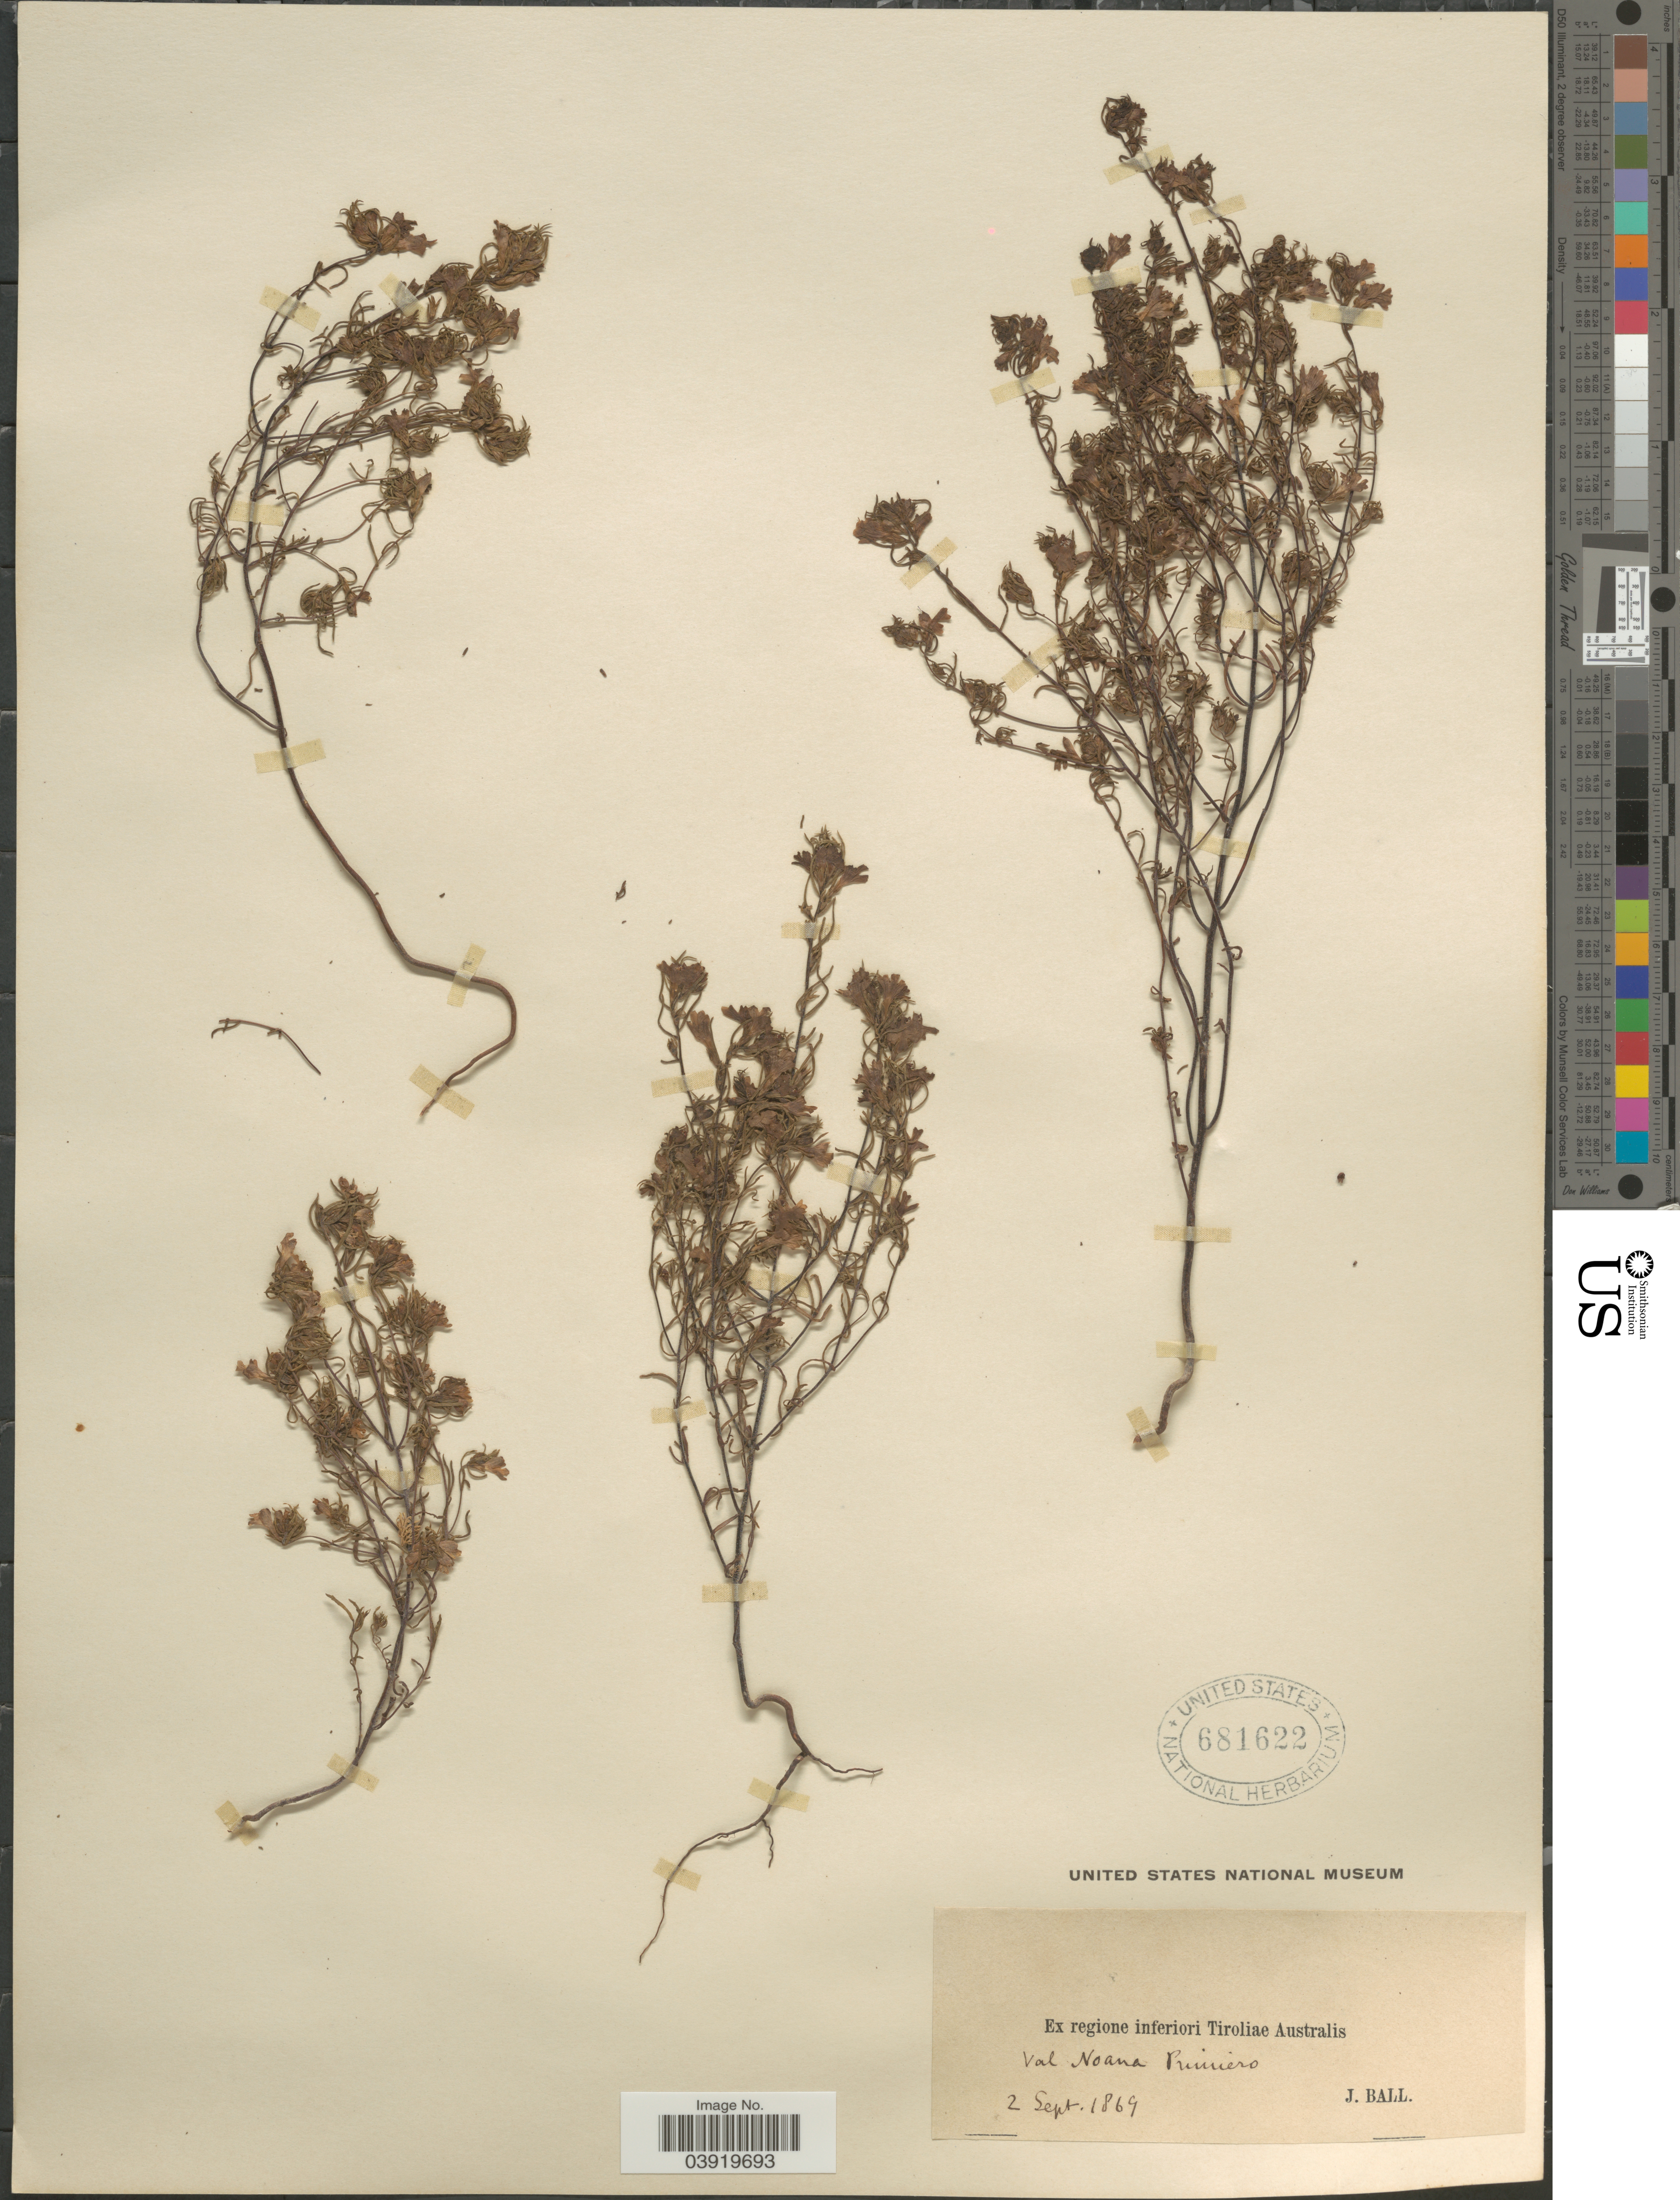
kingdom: Plantae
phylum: Tracheophyta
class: Magnoliopsida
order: Lamiales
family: Orobanchaceae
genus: Euphrasia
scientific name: Euphrasia sp.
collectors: J. Ball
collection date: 1869-09-02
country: Italy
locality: Ex regione inferiori Tiroliae Australis. Val Noana Primero.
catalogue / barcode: US 681622